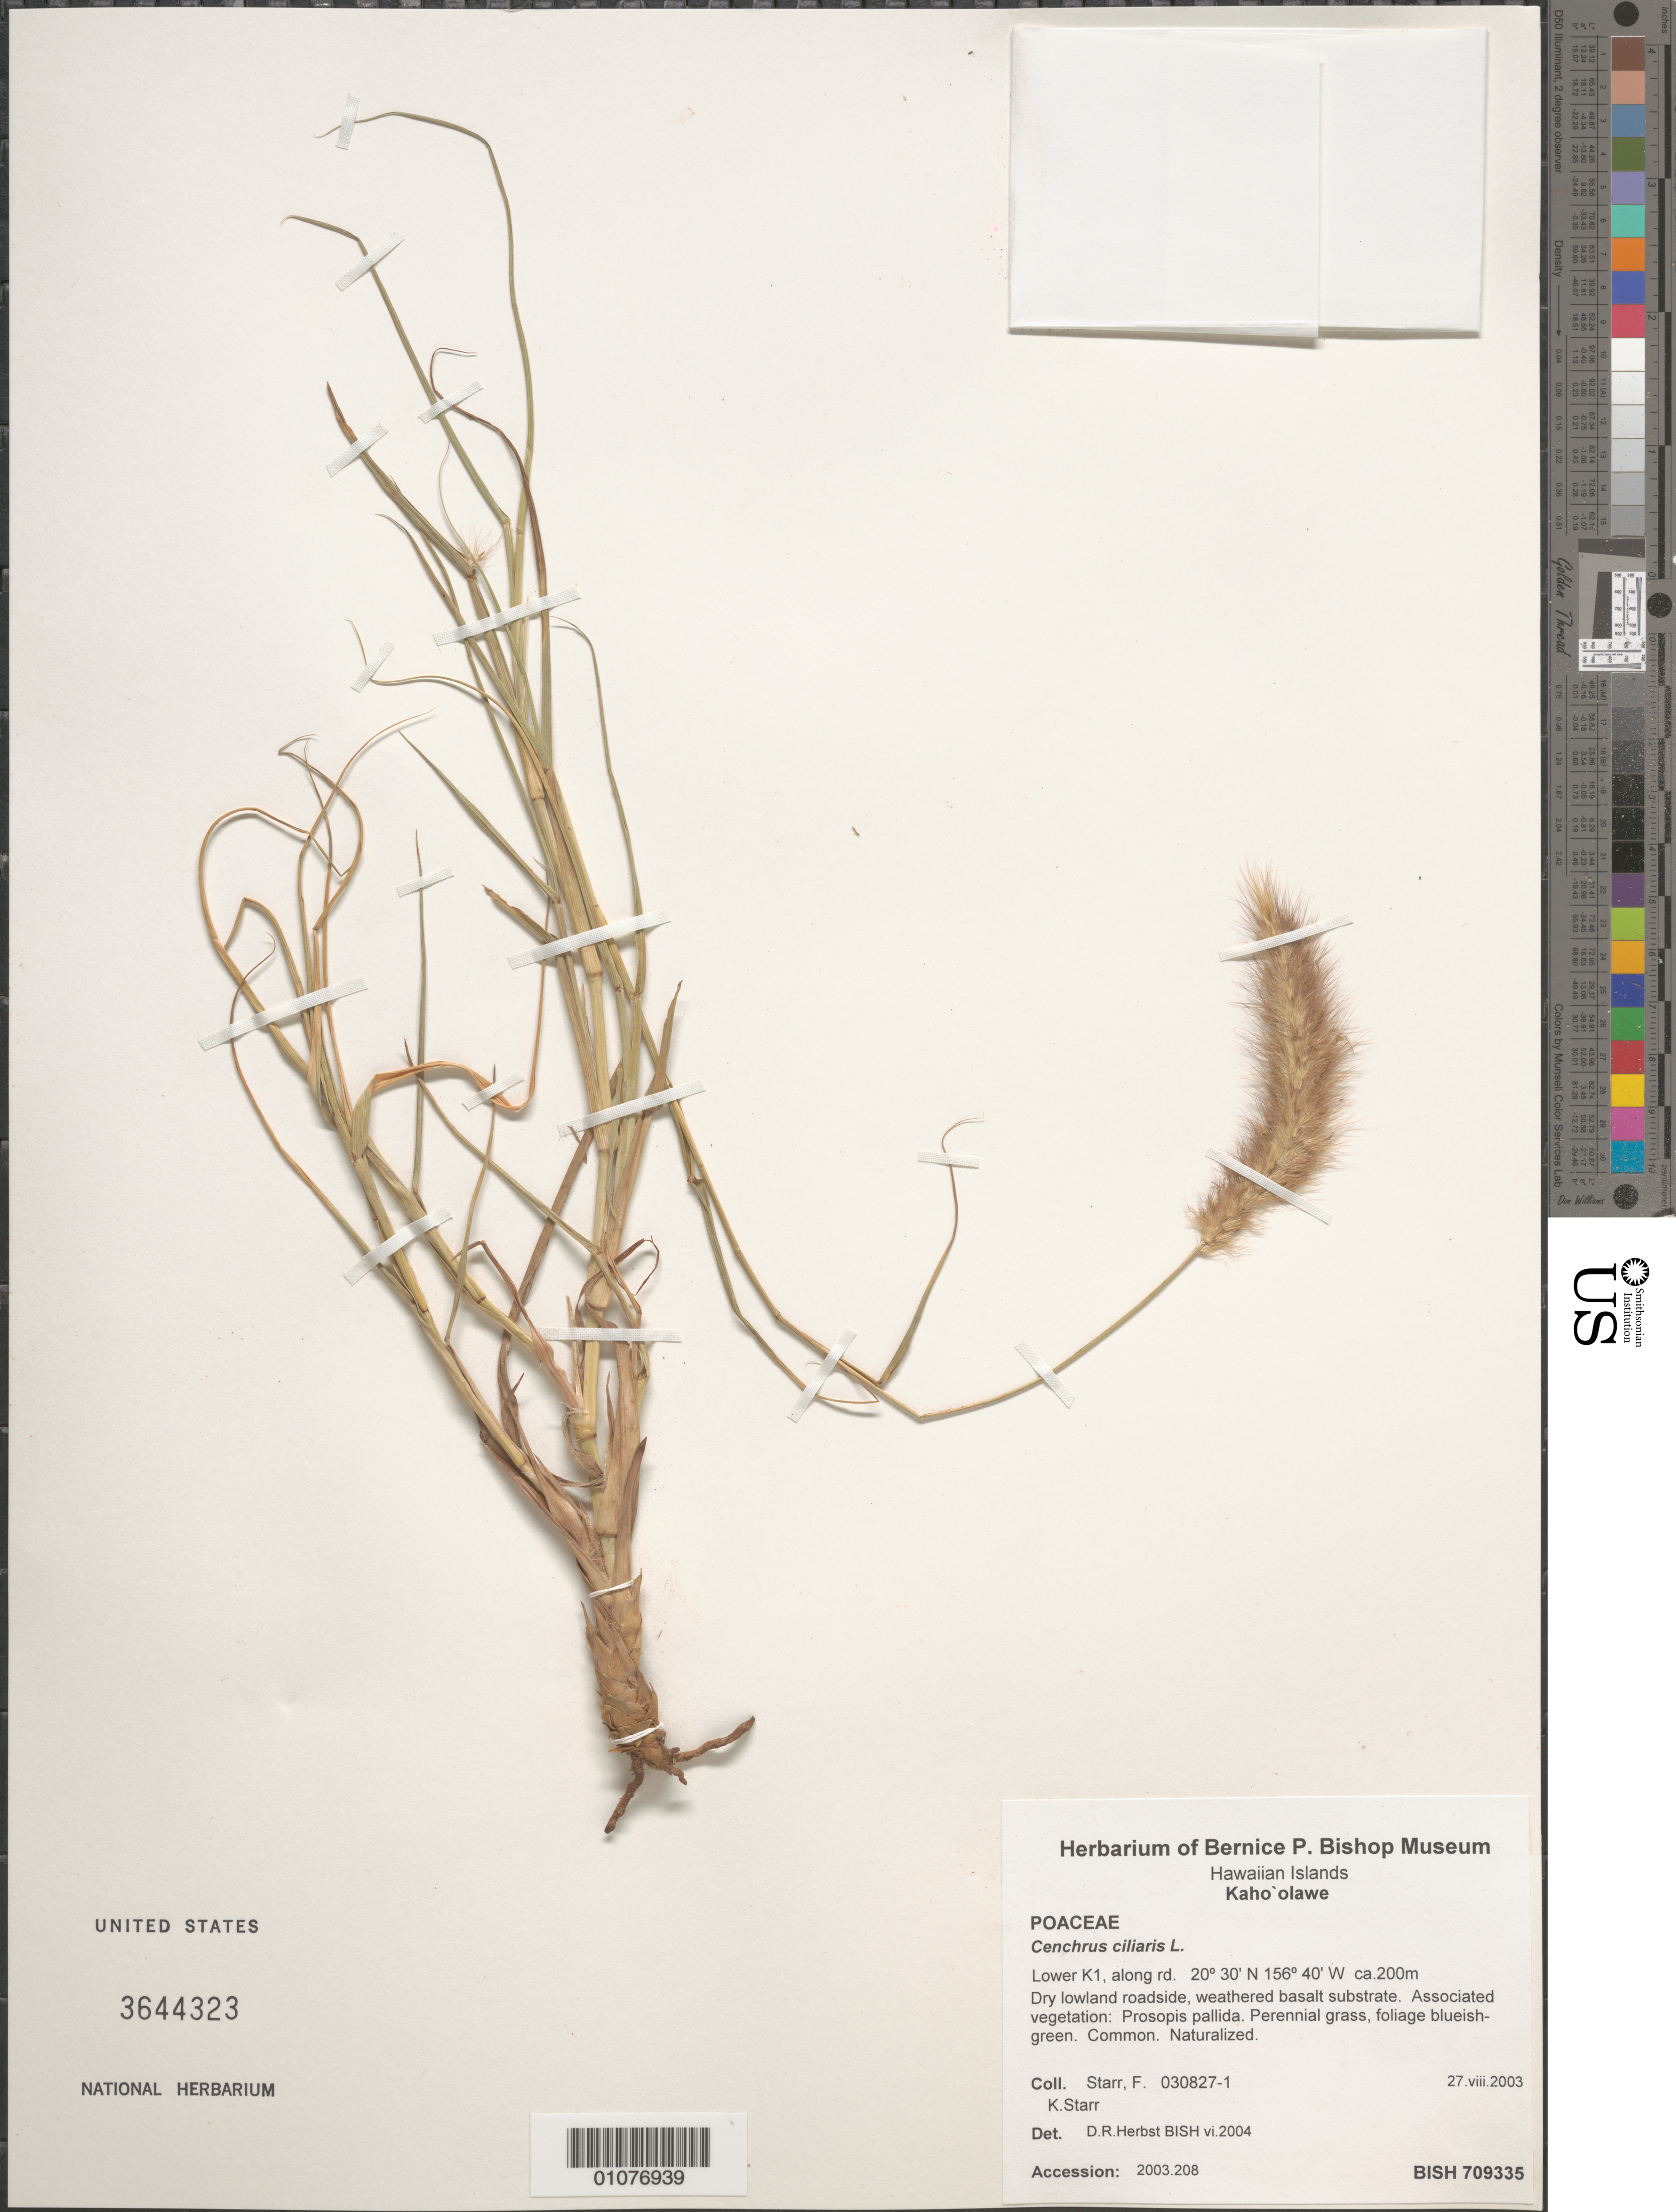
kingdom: Plantae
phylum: Tracheophyta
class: Liliopsida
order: Poales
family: Poaceae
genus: Cenchrus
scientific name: Cenchrus ciliaris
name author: L.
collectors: F. Starr & K. Starr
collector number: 030827-1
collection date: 2003-08-27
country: United States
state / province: Hawaii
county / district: Maui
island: Kaho'olawe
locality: Dry lowland roadside, weathered basalt substrate.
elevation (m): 200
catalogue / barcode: US 3644323